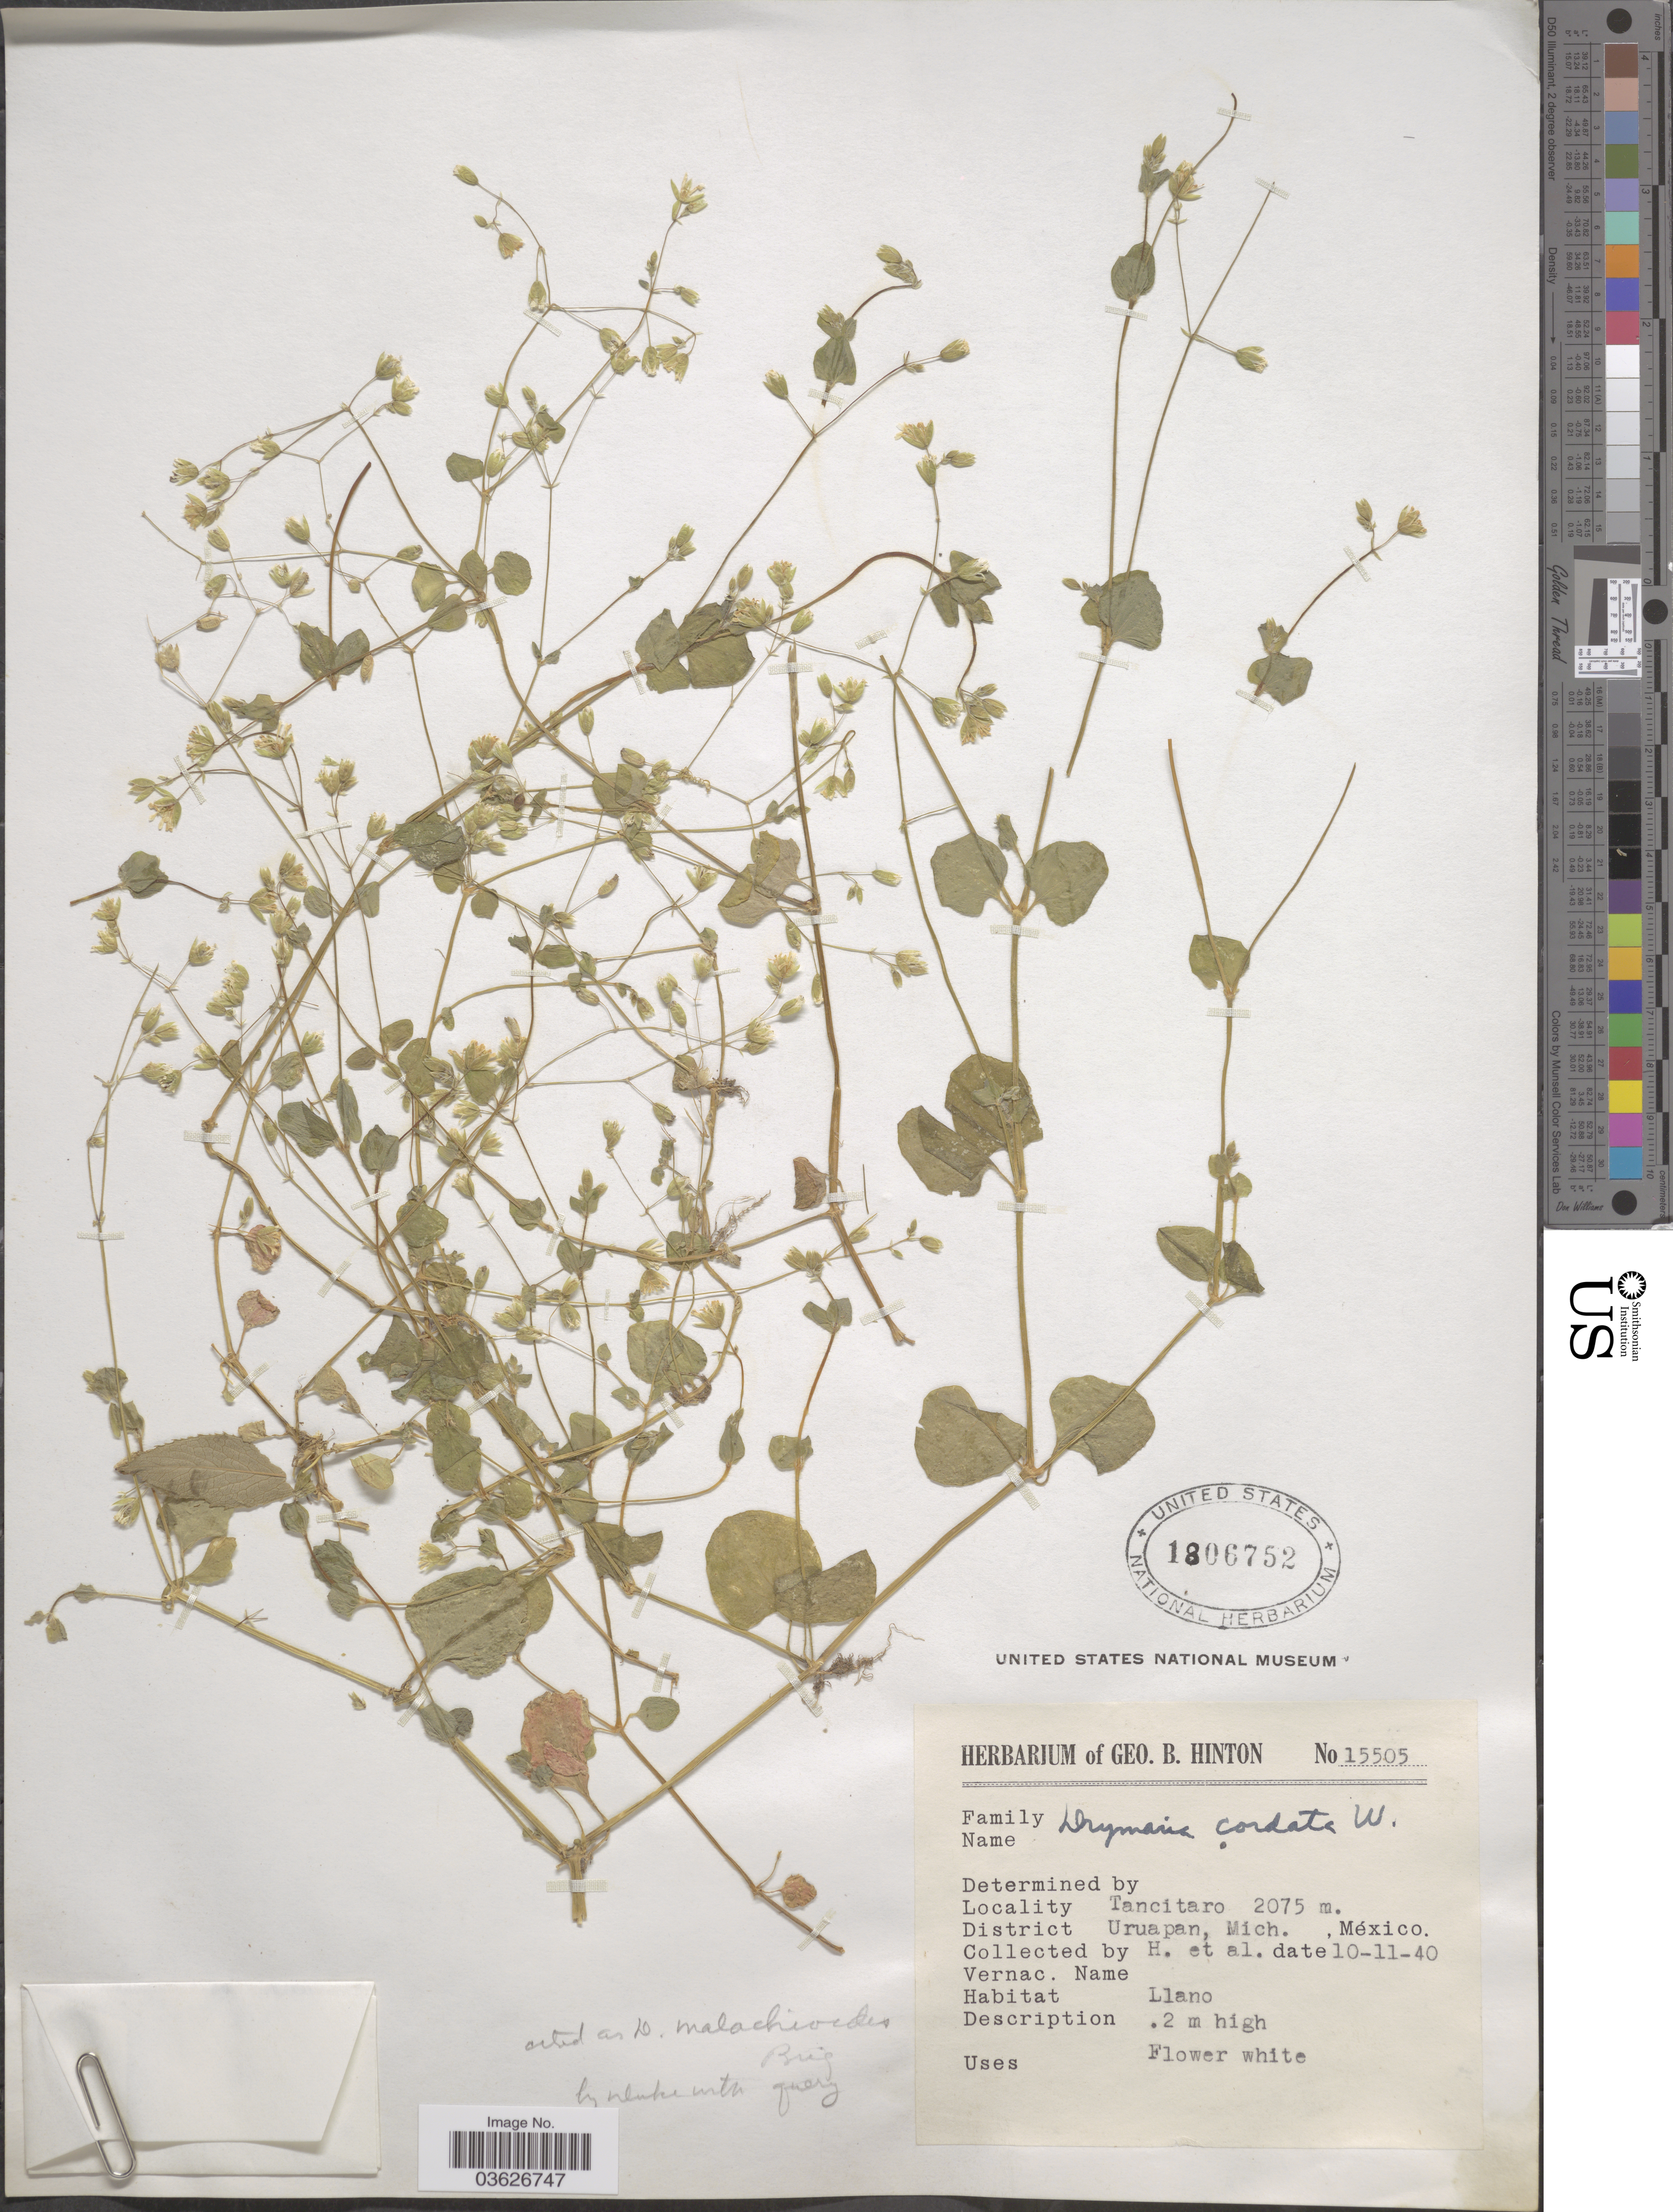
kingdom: Plantae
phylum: Tracheophyta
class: Magnoliopsida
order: Caryophyllales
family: Caryophyllaceae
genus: Drymaria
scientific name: Drymaria malachioides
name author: Briq.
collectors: G. B. Hinton & et al.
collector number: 15505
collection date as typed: Transcribed d/m/y: 11/10/40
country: Mexico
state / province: Michoacán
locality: Tancitaro. District Uruapan.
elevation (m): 2075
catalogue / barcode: US 1806752